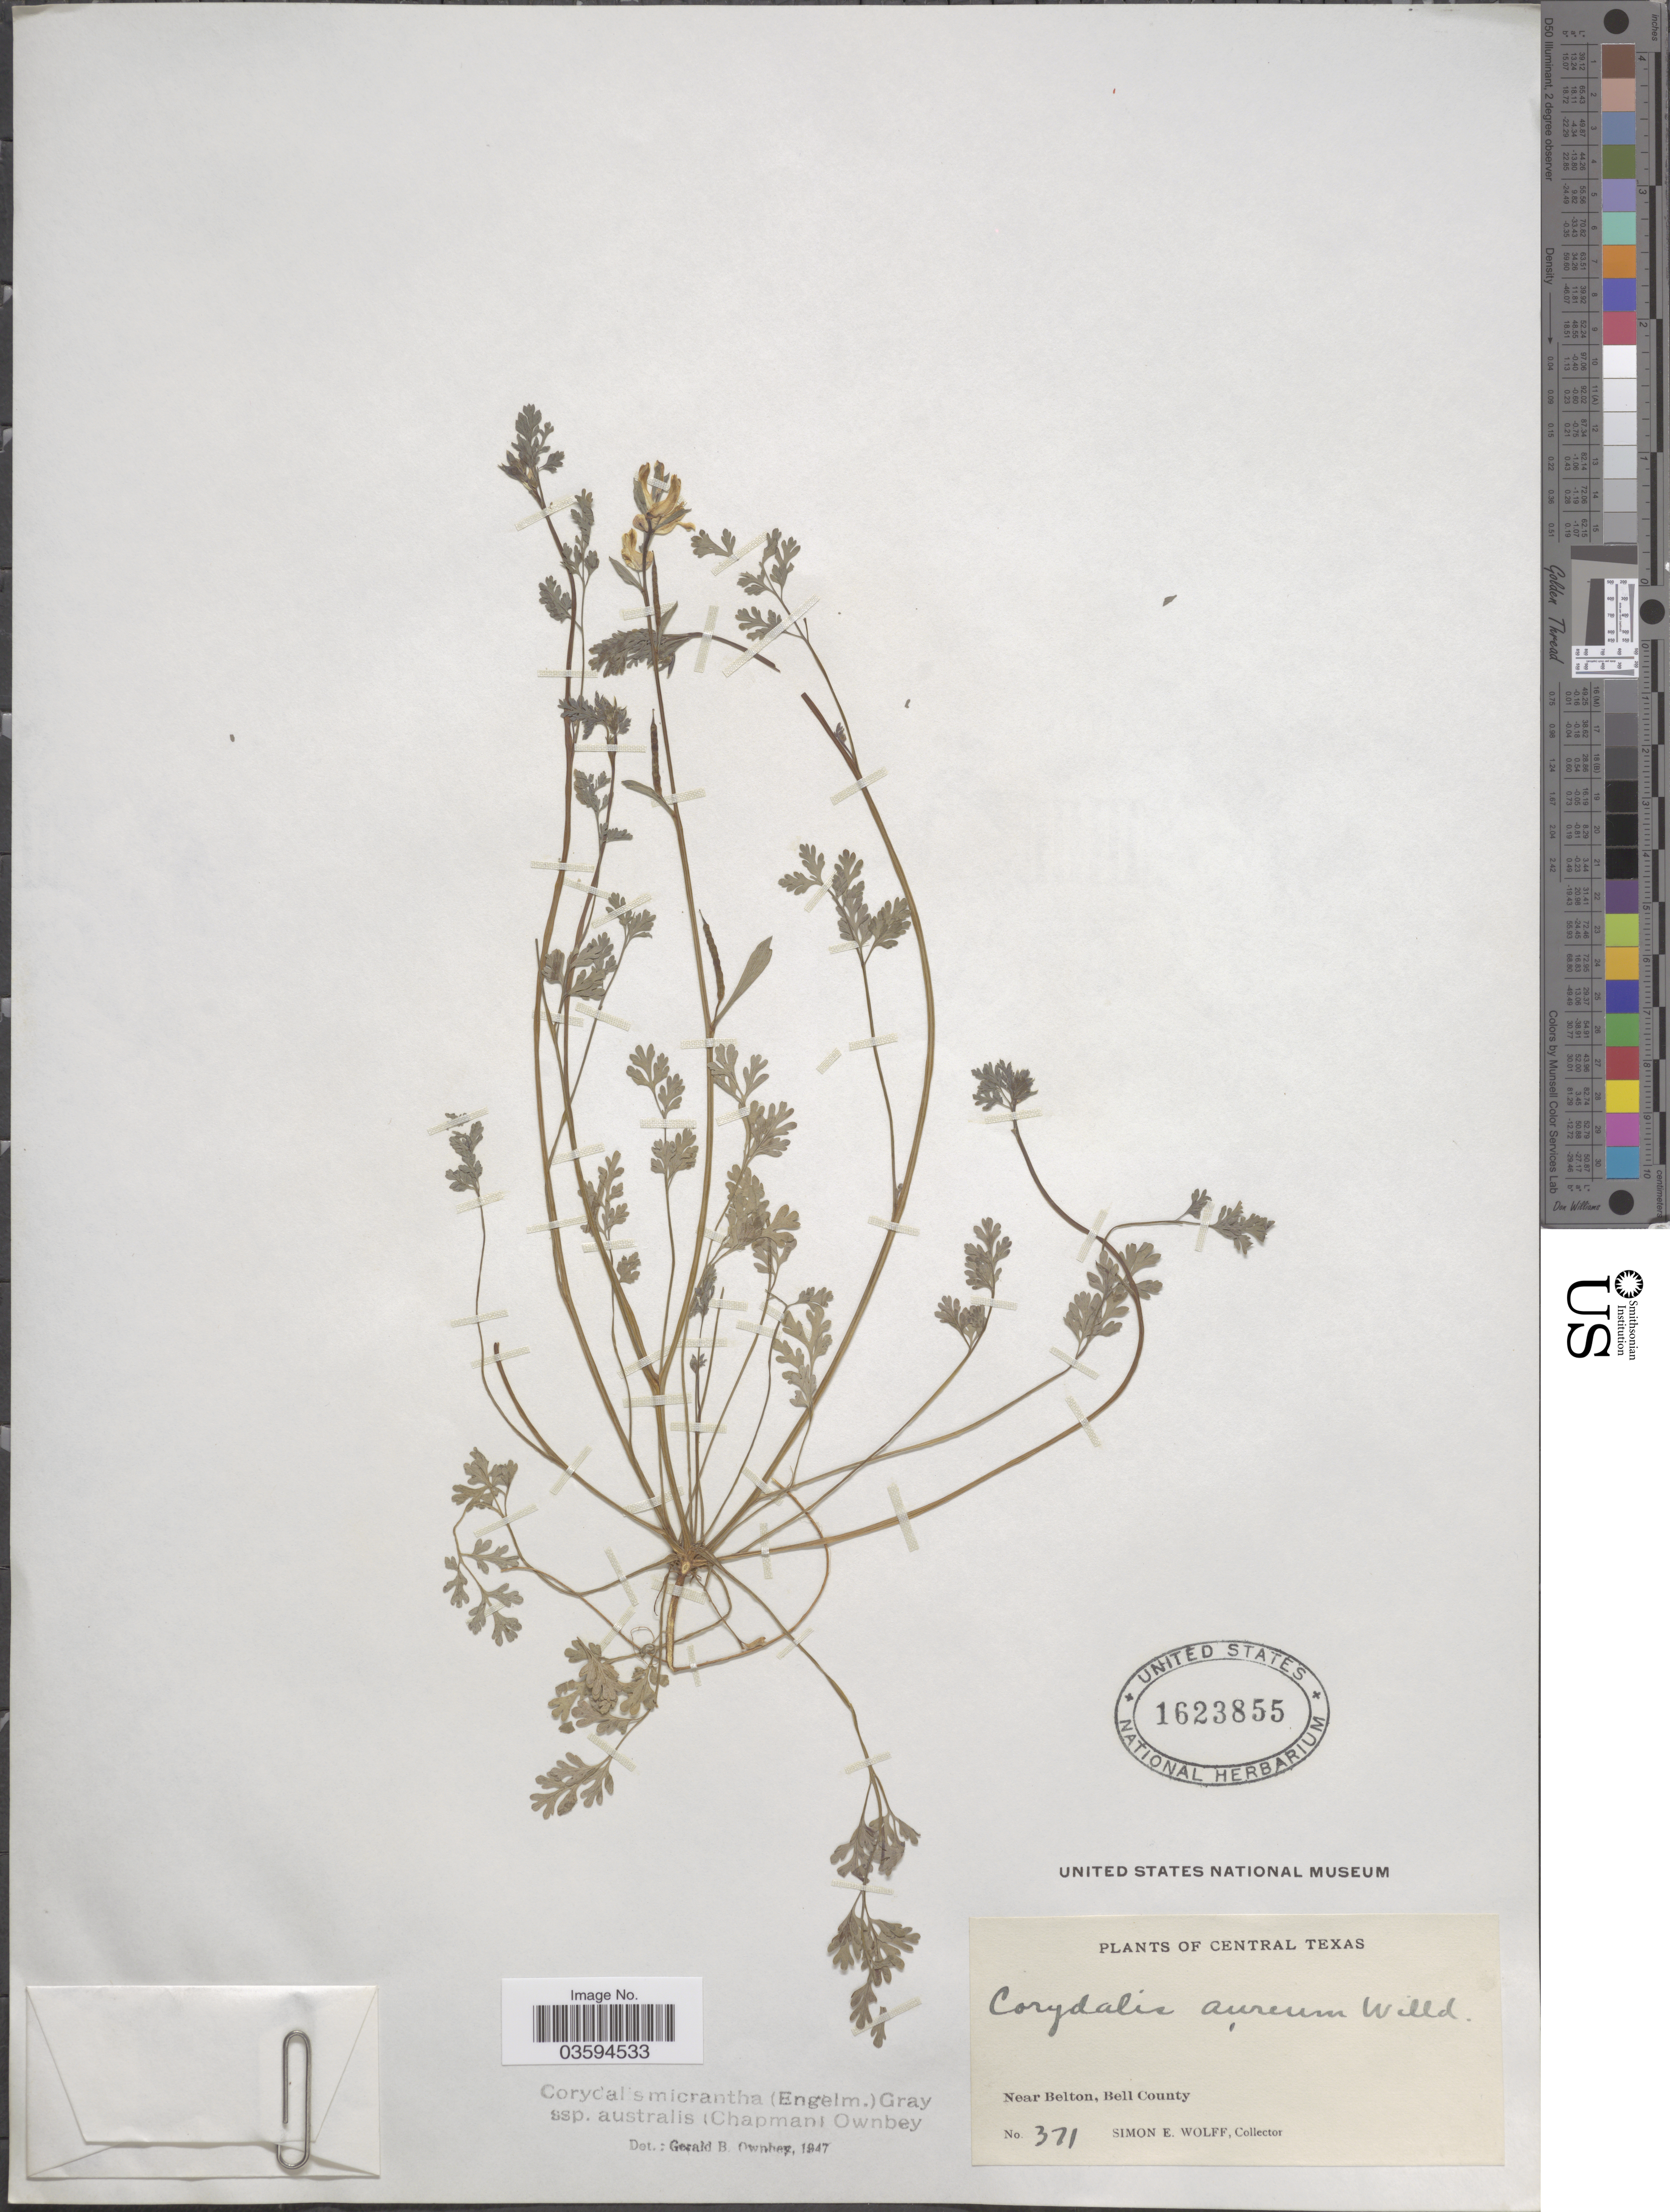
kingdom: Plantae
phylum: Tracheophyta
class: Magnoliopsida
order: Ranunculales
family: Papaveraceae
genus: Corydalis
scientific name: Corydalis micrantha subsp. australis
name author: (Chapm.) G.B. Ownbey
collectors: S. E. Wolff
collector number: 371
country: United States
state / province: Texas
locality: Central Texas. Near Belton, Bell County.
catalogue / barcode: US 1623855